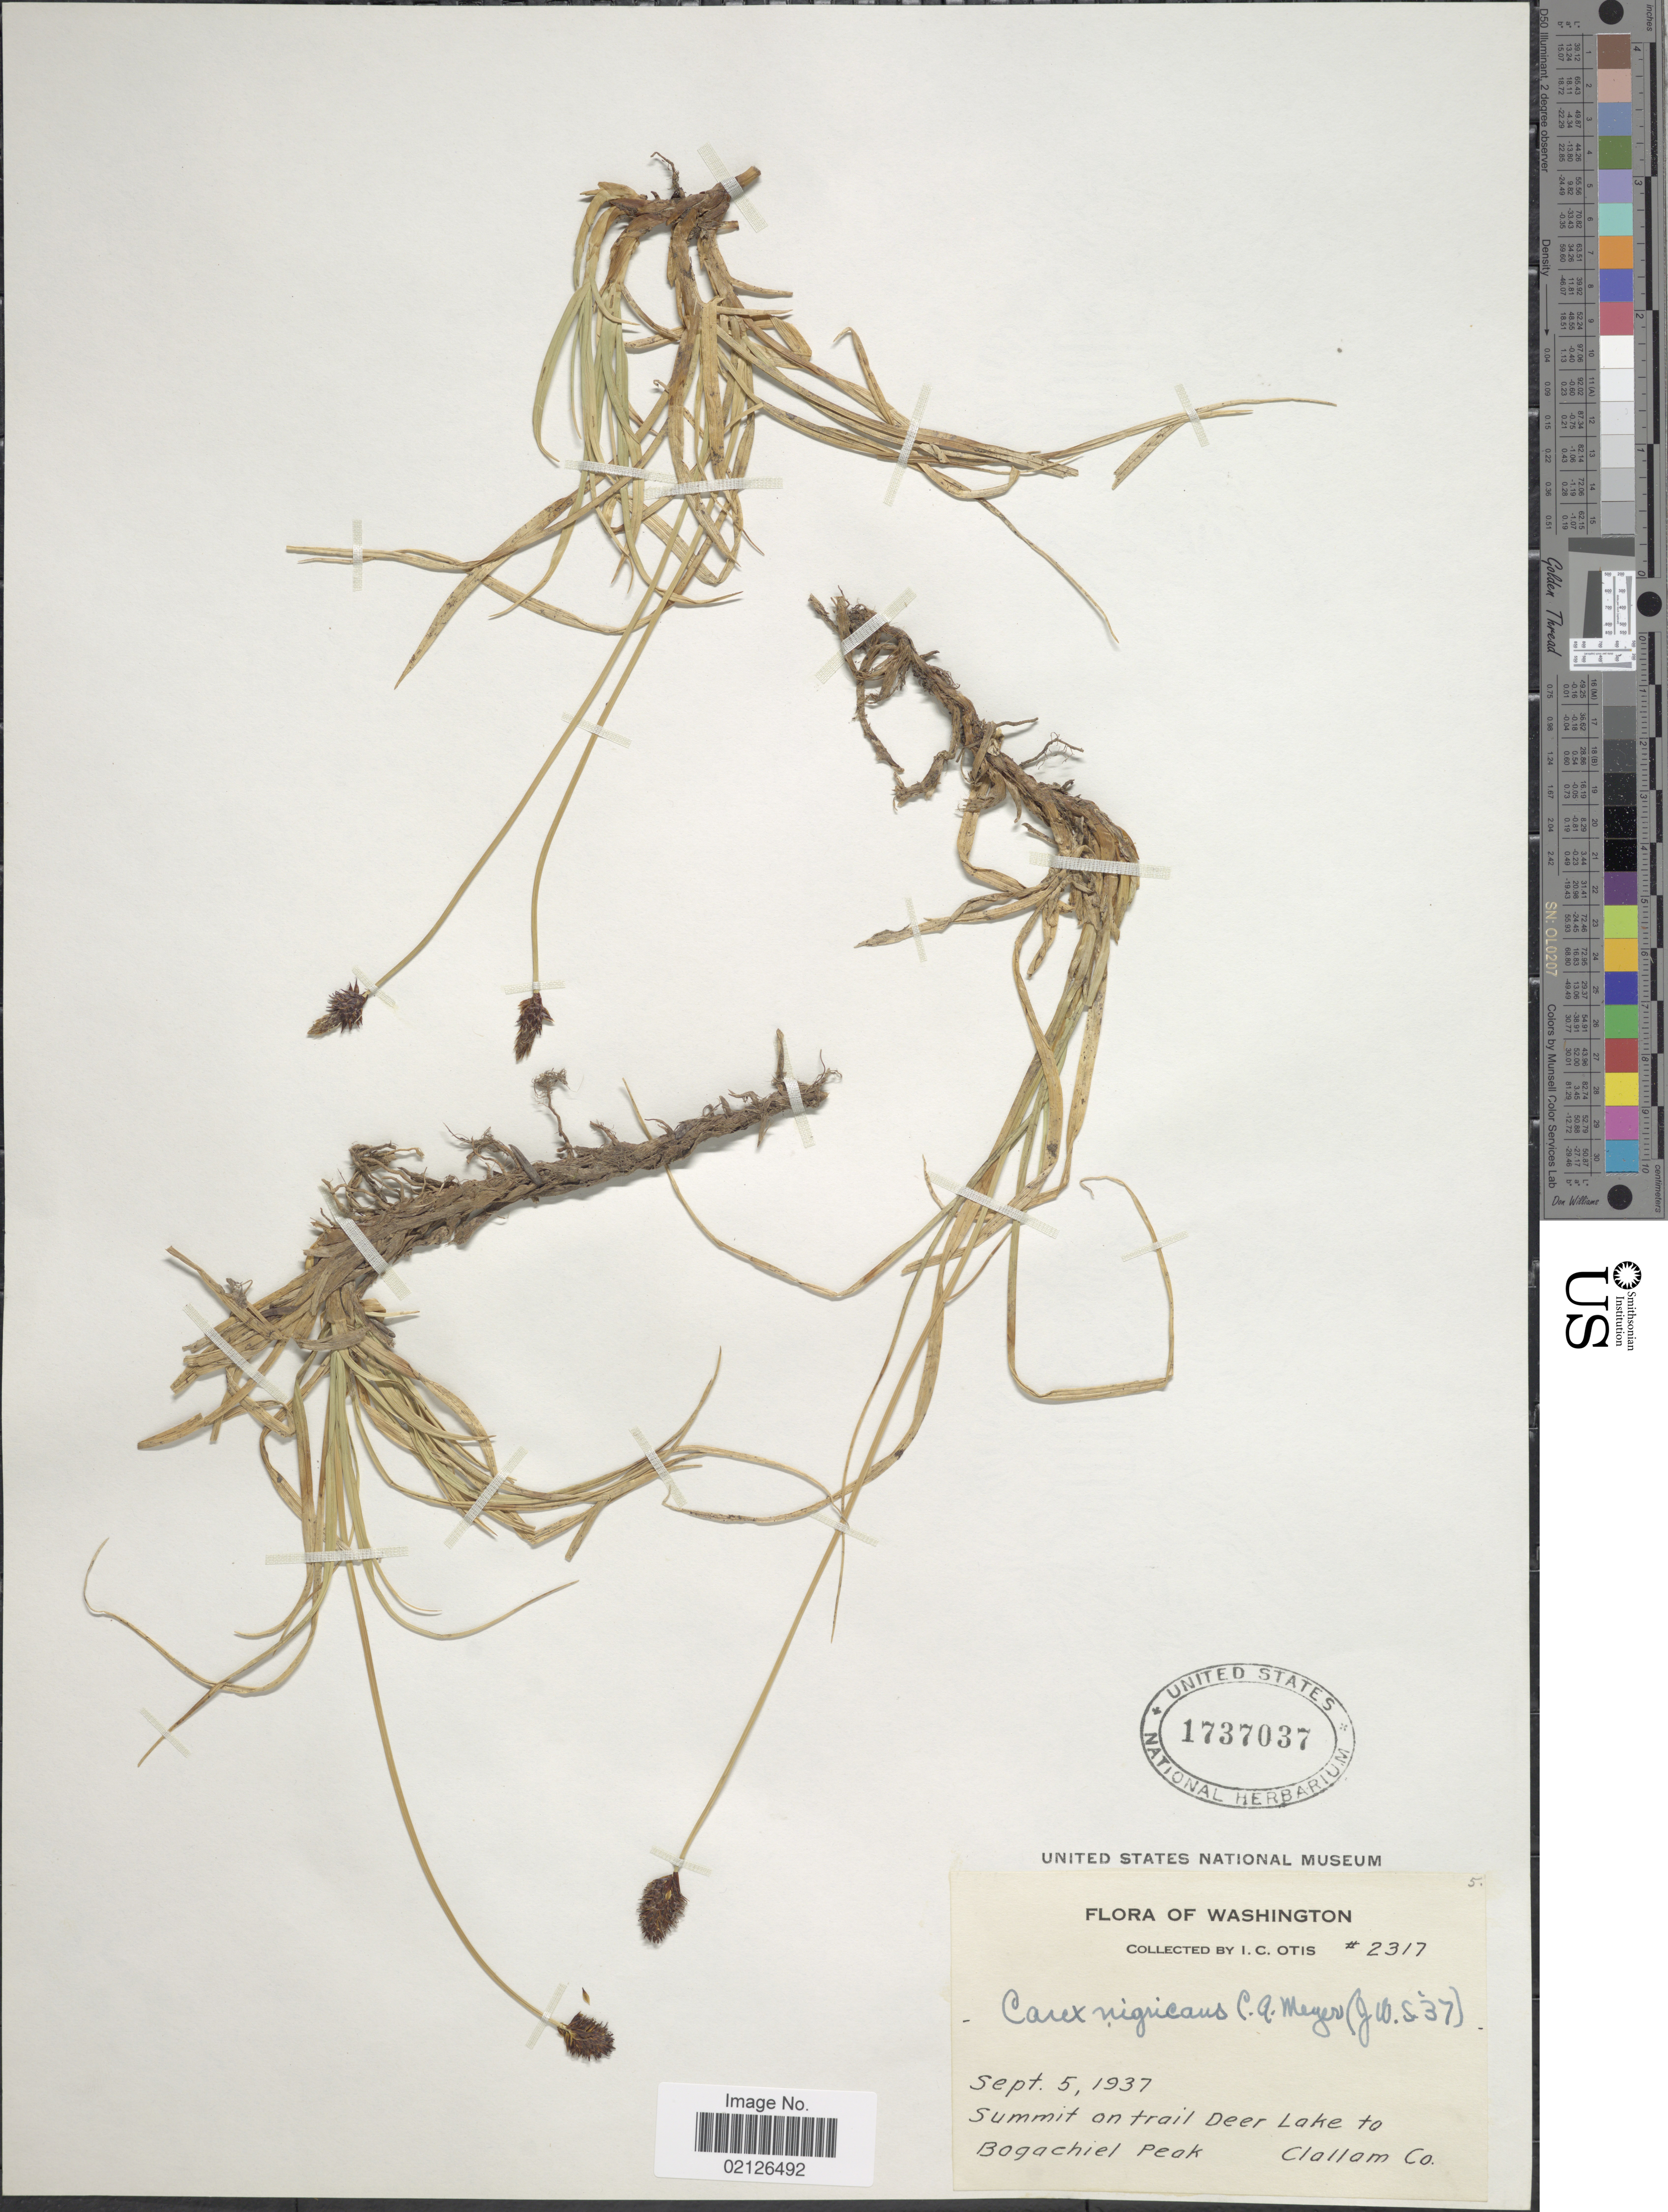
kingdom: Plantae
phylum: Tracheophyta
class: Liliopsida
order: Poales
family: Cyperaceae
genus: Carex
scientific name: Carex nigricans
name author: C.A. Mey.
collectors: I. C. Otis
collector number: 2317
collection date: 1937-09-05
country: United States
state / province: Washington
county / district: Clallam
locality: Summit on trail Deer Lake to Bogachiel Peak, Clallam Co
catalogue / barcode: US 1737037